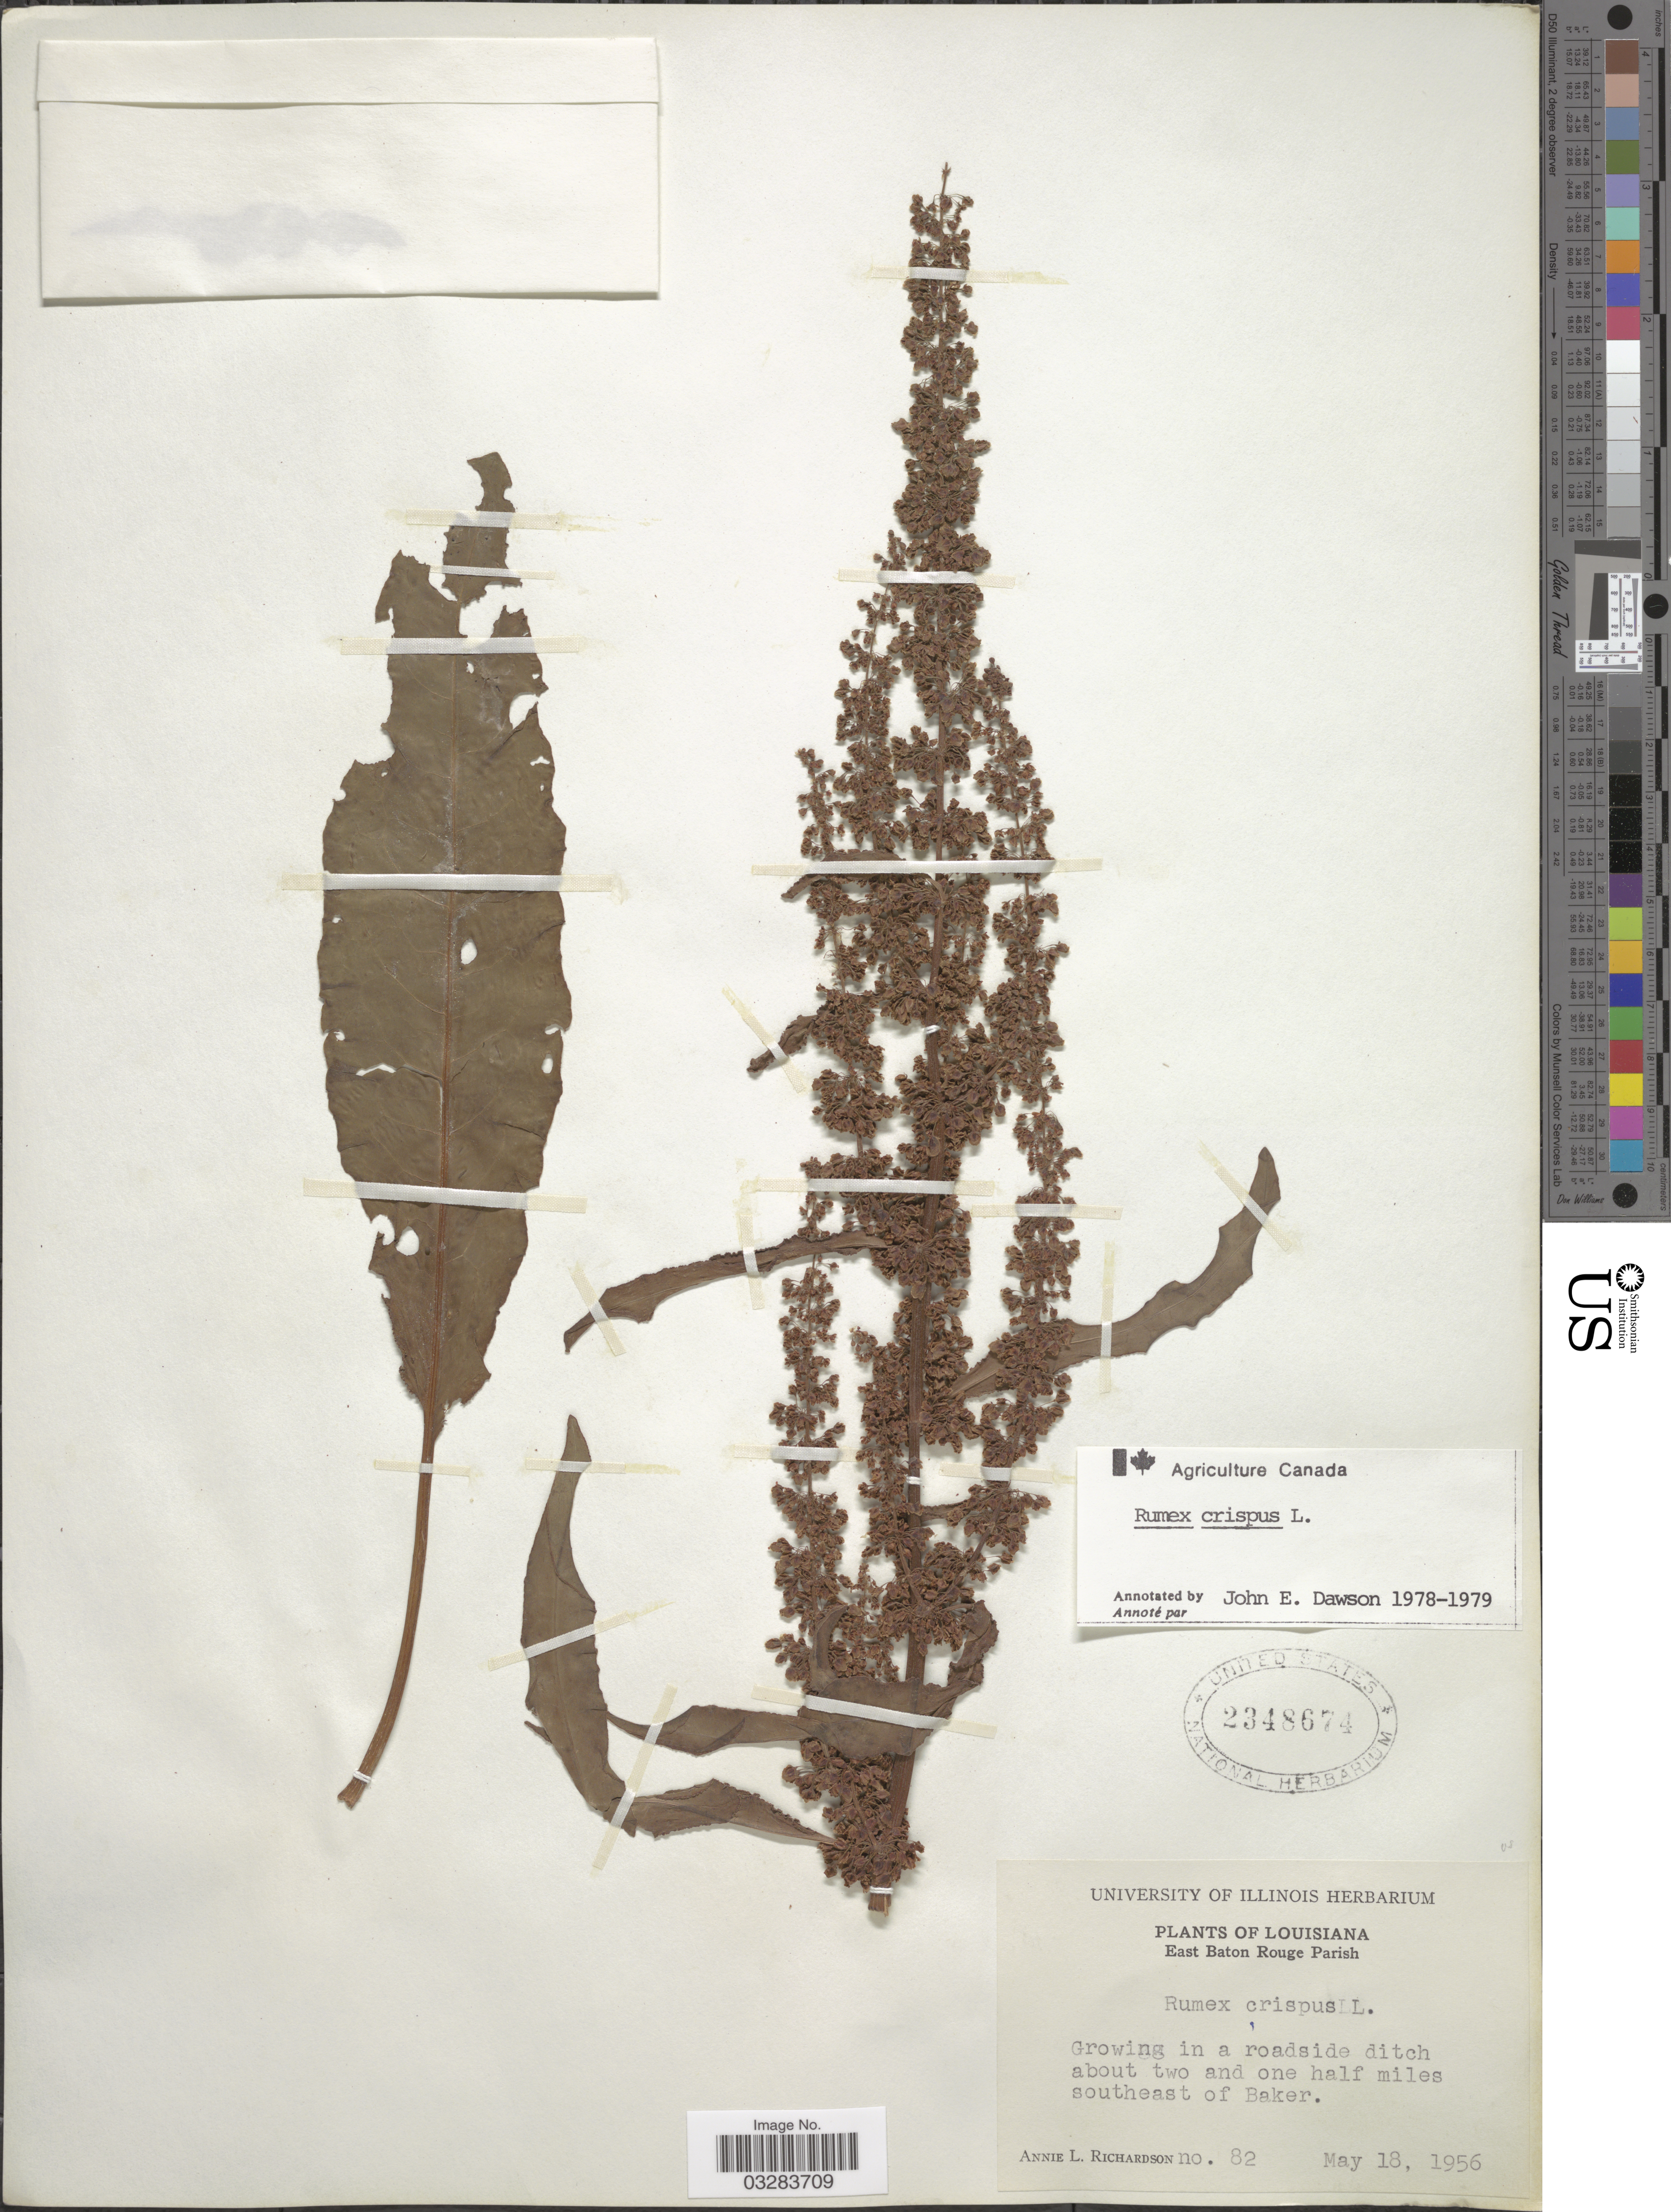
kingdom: Plantae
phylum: Tracheophyta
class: Magnoliopsida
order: Caryophyllales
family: Polygonaceae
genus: Rumex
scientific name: Rumex crispus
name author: L.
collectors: A. L. Richardson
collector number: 82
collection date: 1956-05-18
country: United States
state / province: Louisiana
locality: East Baton Rouge Parish, about two and one half miles southeast of Baker.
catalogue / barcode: US 2348674